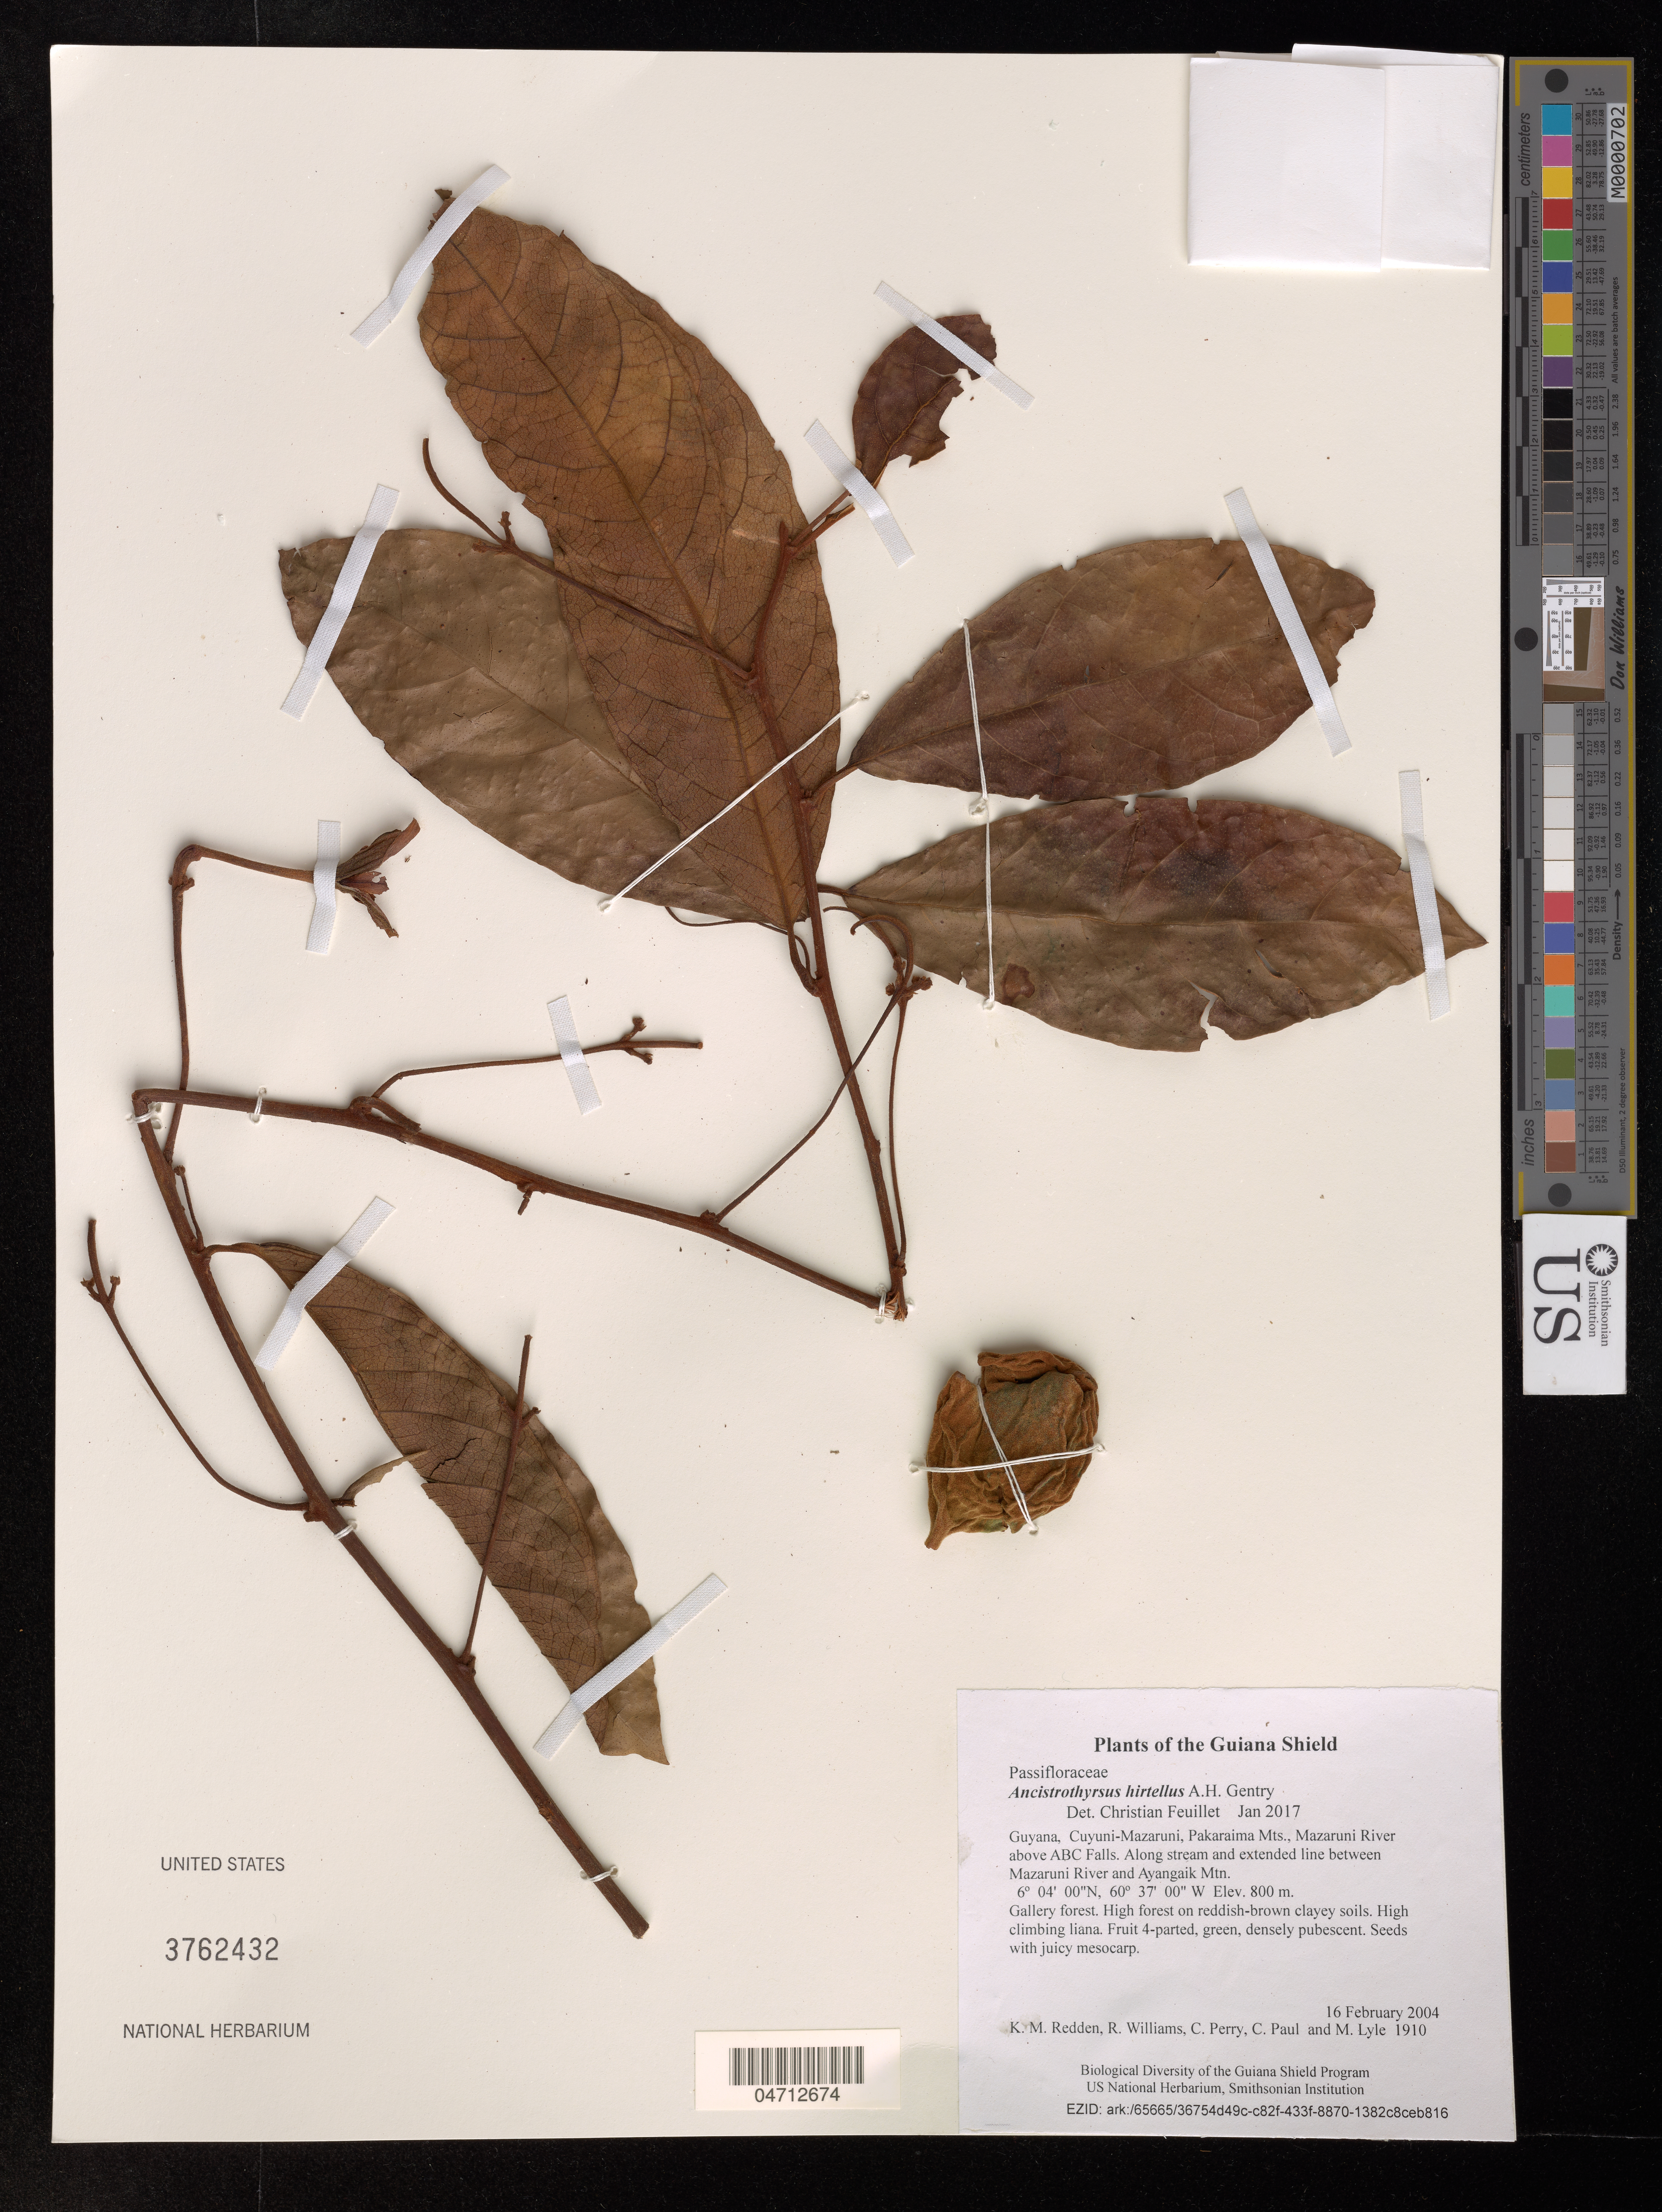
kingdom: Plantae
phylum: Tracheophyta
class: Magnoliopsida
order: Malpighiales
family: Passifloraceae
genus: Ancistrothyrsus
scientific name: Ancistrothyrsus hirtellus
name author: A.H. Gentry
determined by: Feuillet, C.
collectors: K. M. Redden, R. Williams, C. Perry, C. Paul & M. Lyle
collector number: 1910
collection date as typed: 16 February 2004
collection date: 2004-02-16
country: Guyana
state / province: Cuyuni-Mazaruni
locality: Pakaraima Mts., Mazaruni River above ABC Falls. Along stream and extended line between Mazaruni River and Ayangaik Mtn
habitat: Gallery forest. High forest on reddish-brown clayey soils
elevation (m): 800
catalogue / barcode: US 3762432